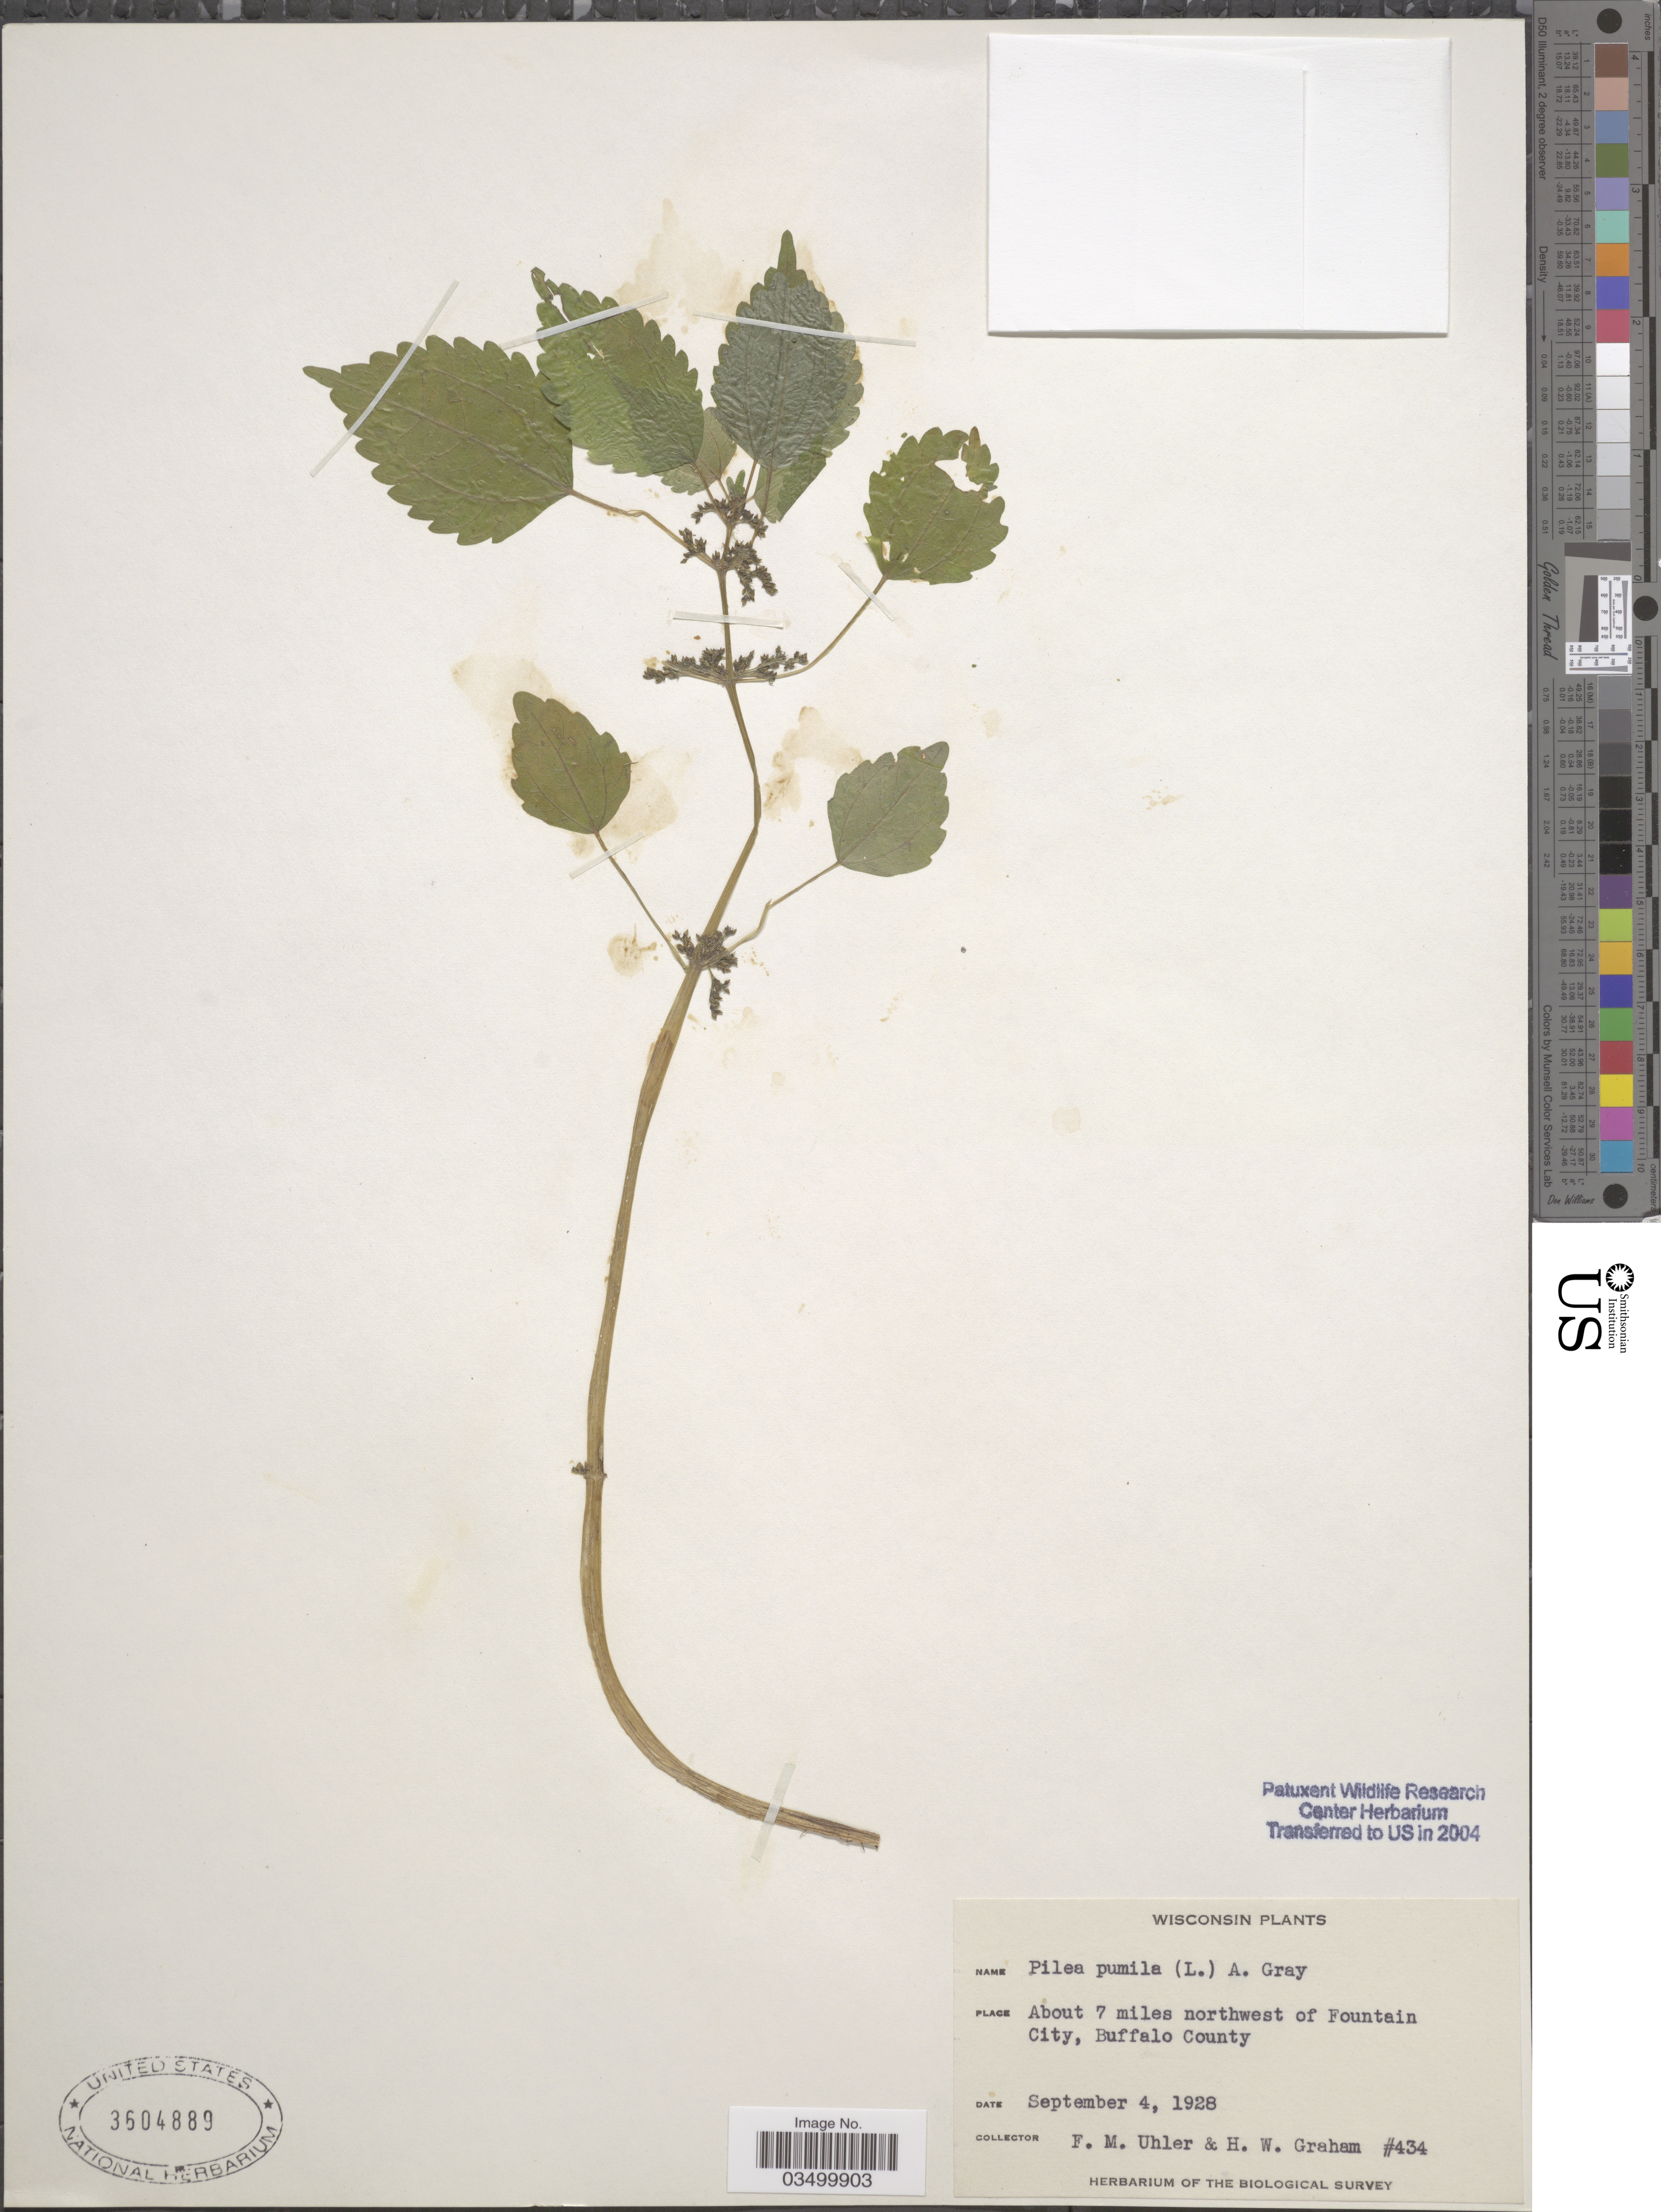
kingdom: Plantae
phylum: Tracheophyta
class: Magnoliopsida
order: Rosales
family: Urticaceae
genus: Pilea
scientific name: Pilea pumila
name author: (L.) A. Gray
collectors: F. M. Uhler & H. W. Graham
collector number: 434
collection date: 1928-09-04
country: United States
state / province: Wisconsin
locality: About 7 mles northwest of Fountain City, Buffalo County.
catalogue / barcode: US 3604889